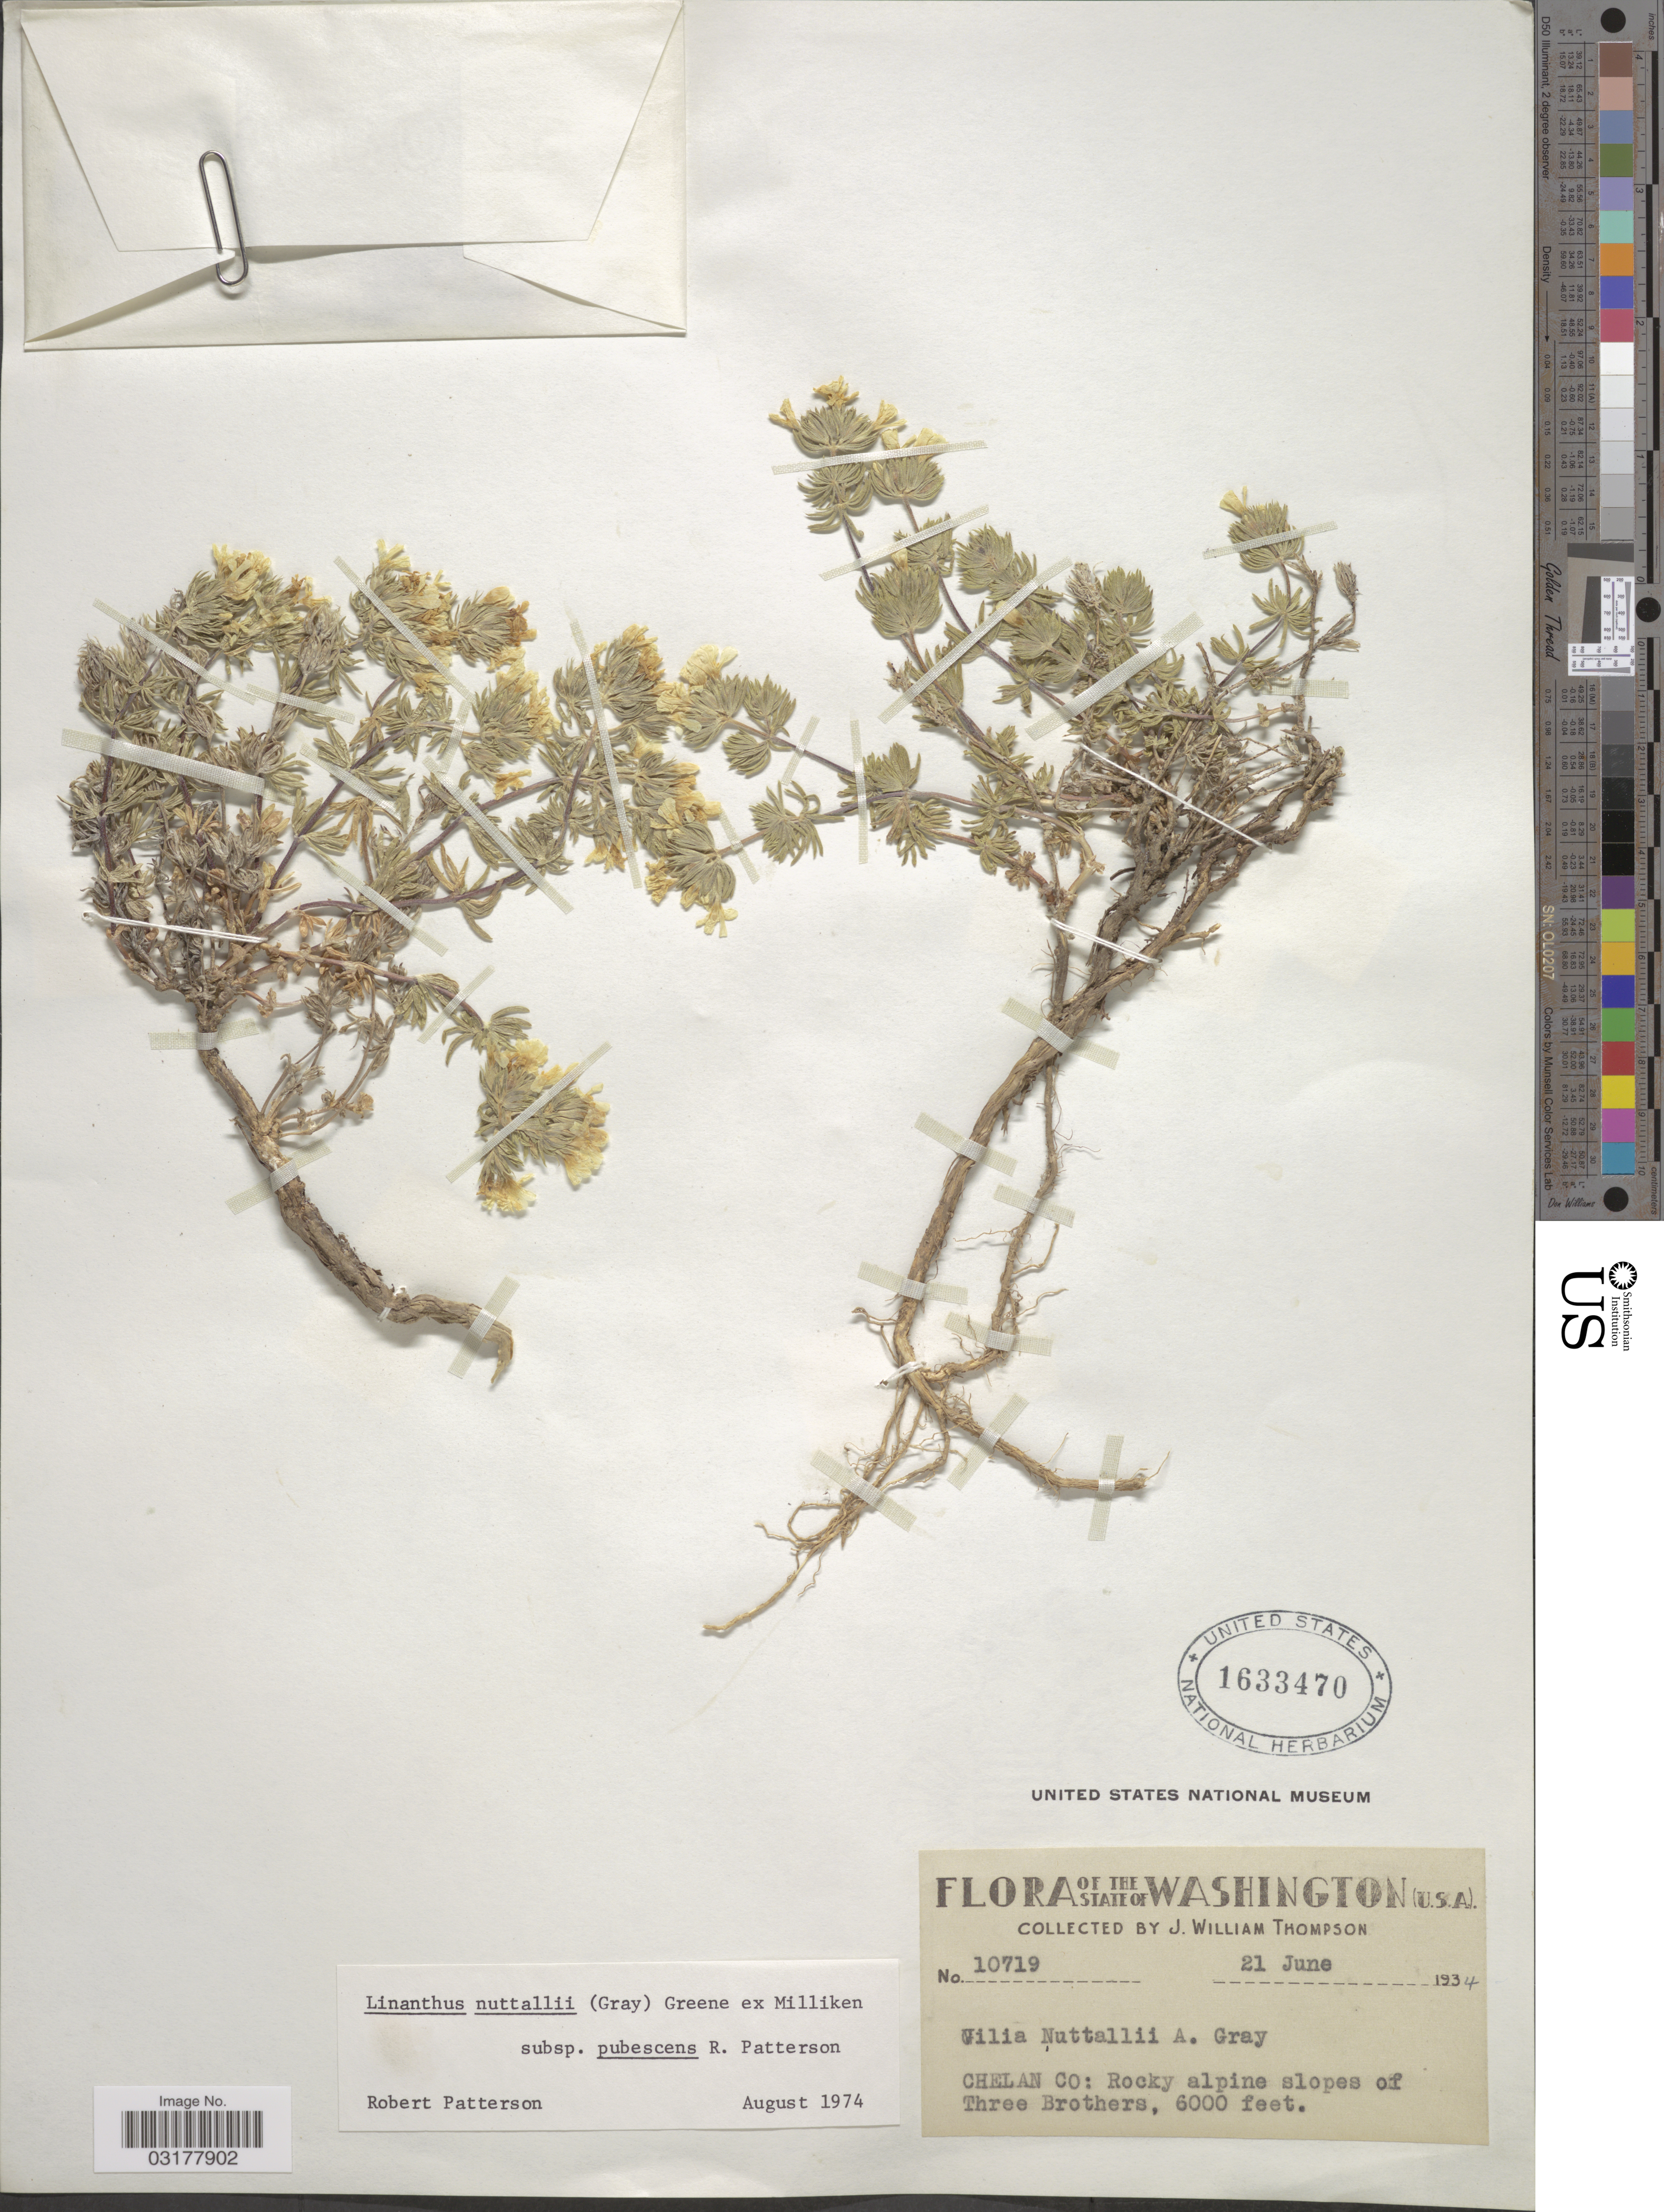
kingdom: Plantae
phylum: Tracheophyta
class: Magnoliopsida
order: Ericales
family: Polemoniaceae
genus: Leptosiphon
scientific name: Leptosiphon nuttallii subsp. pubescens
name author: (R. Patt.) J.M. Porter & L.A. Johnson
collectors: J. W. Thompson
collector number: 10719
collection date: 1934-06-21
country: United States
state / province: Washington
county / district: Chelan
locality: Chelan Co: Rocky alpine slopes of Three Brothers.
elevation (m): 1829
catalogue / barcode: US 1633470